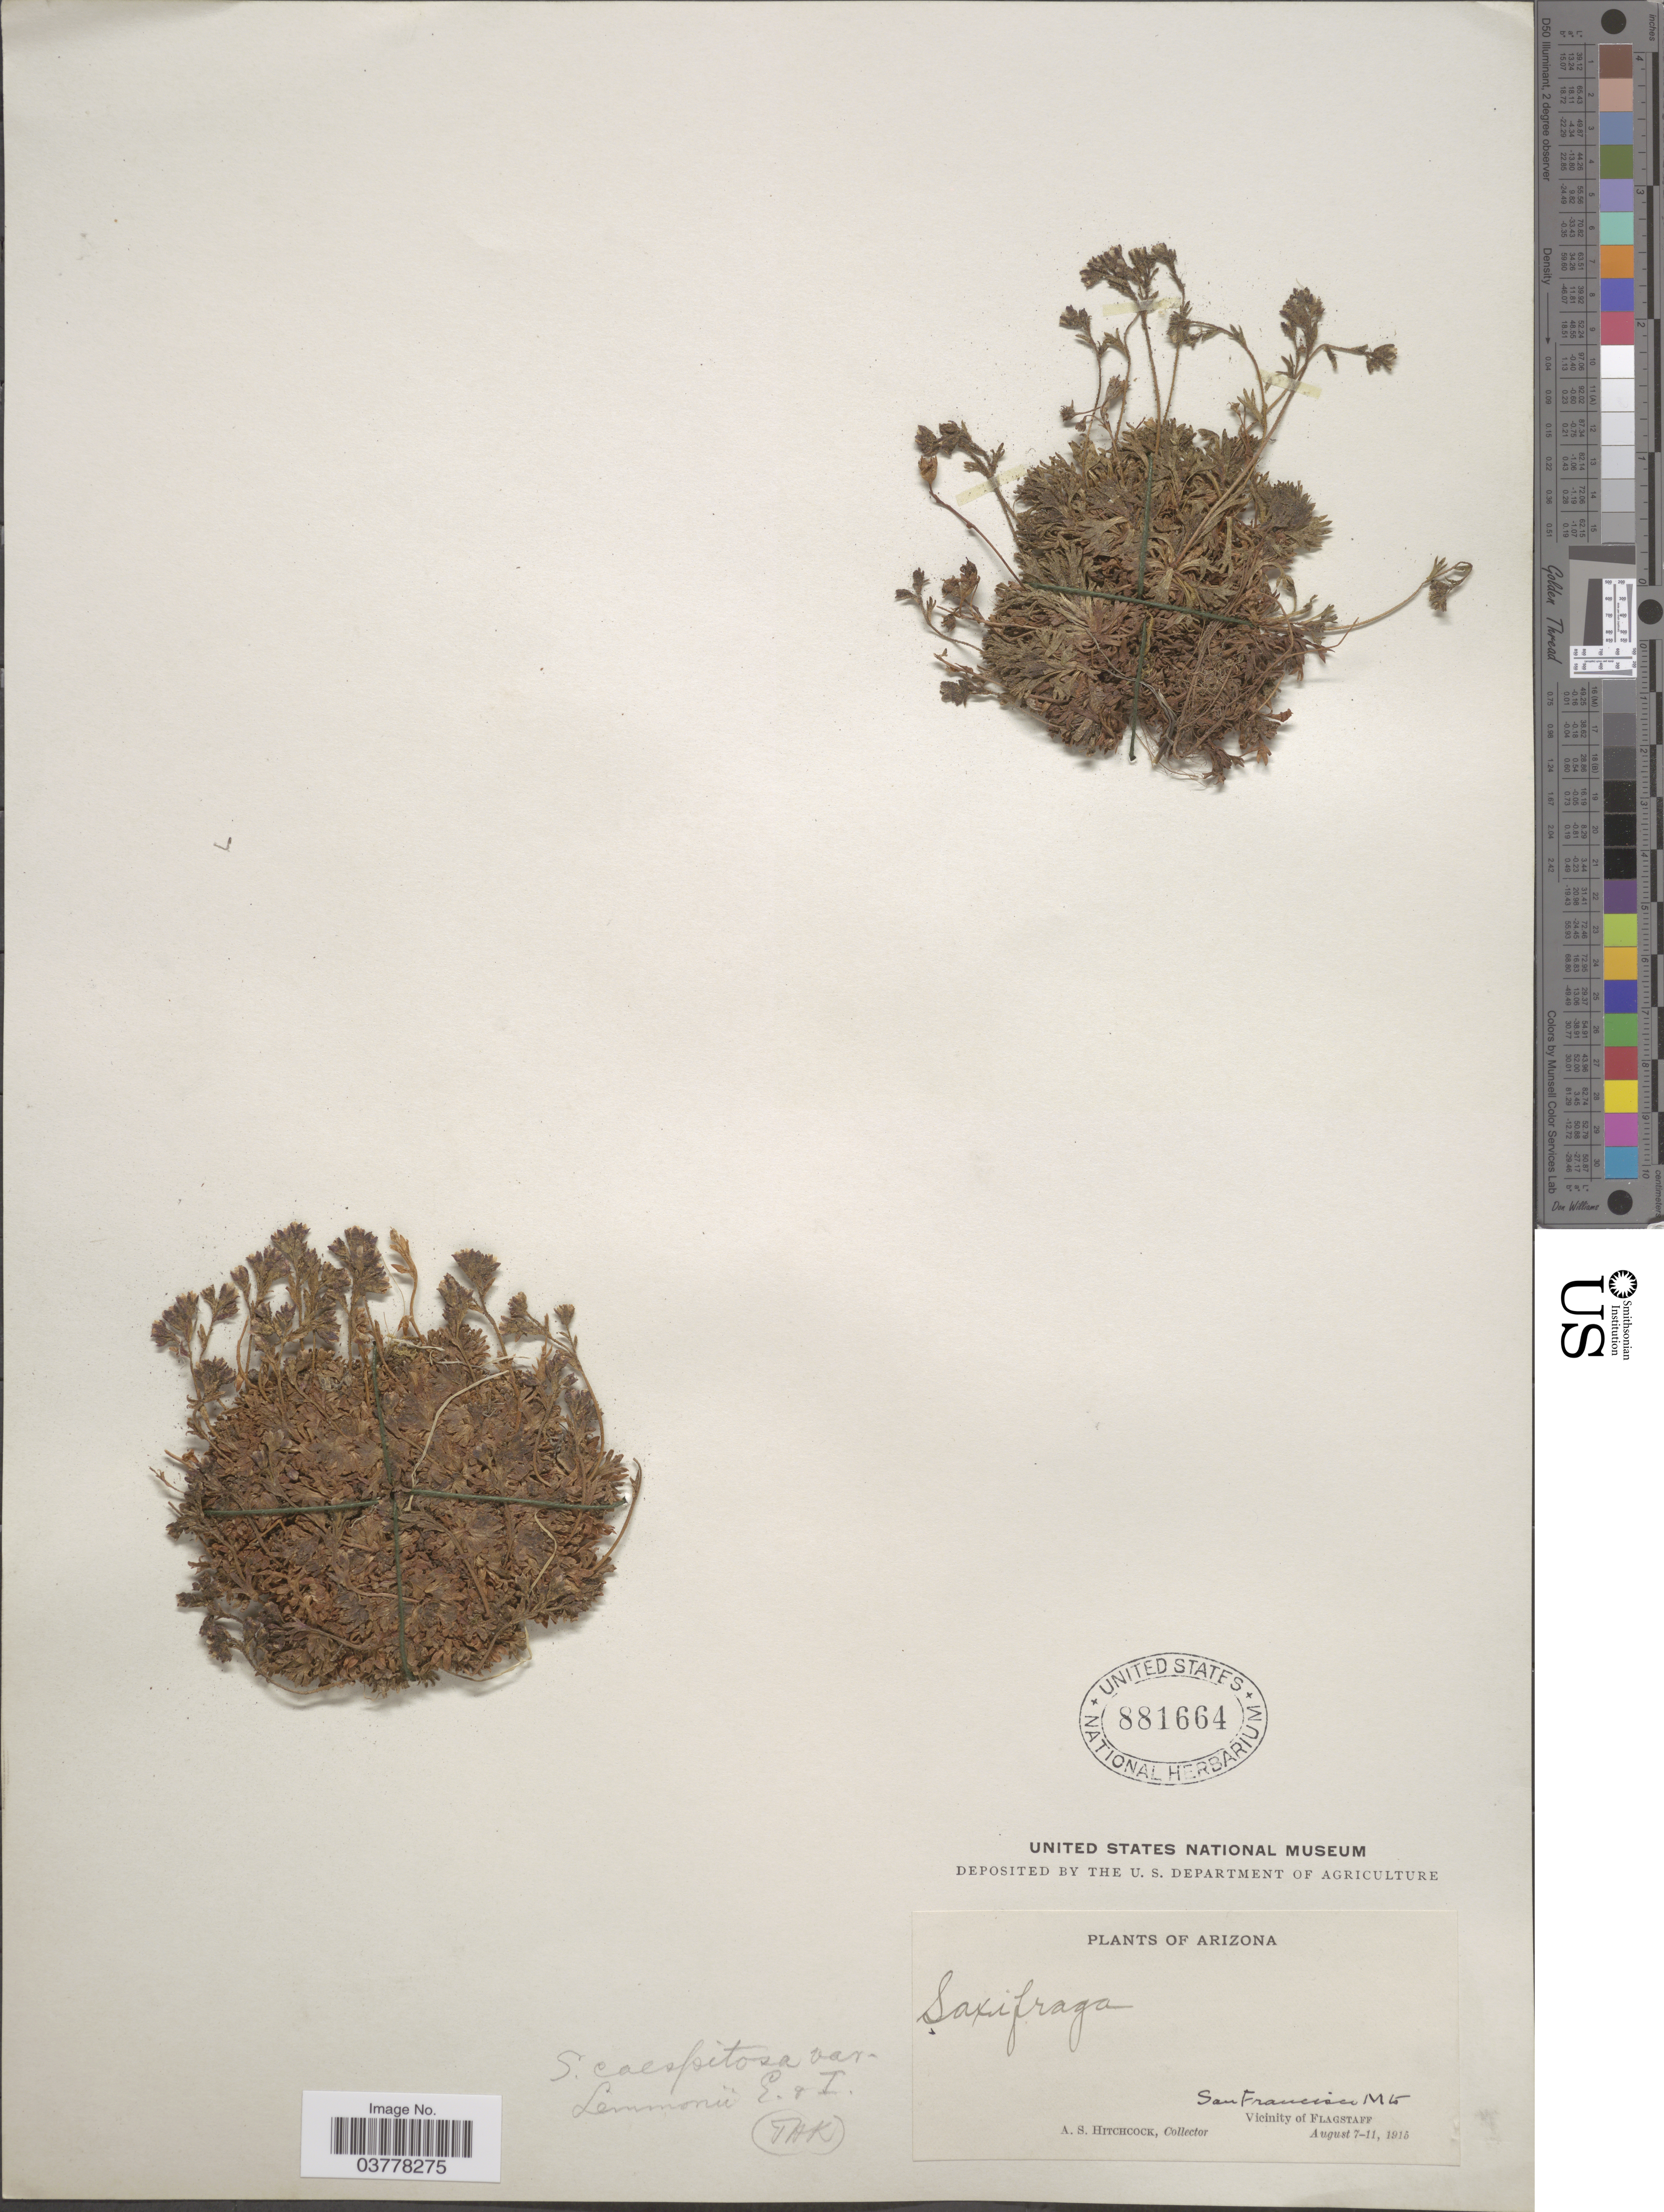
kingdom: Plantae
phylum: Tracheophyta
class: Magnoliopsida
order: Saxifragales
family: Saxifragaceae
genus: Saxifraga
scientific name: Saxifraga caespitosa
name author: L.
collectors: A. S. Hitchcock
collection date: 1915-08-07/1915-08-11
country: United States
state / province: Arizona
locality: San Francisco Mts.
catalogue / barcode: US 881664